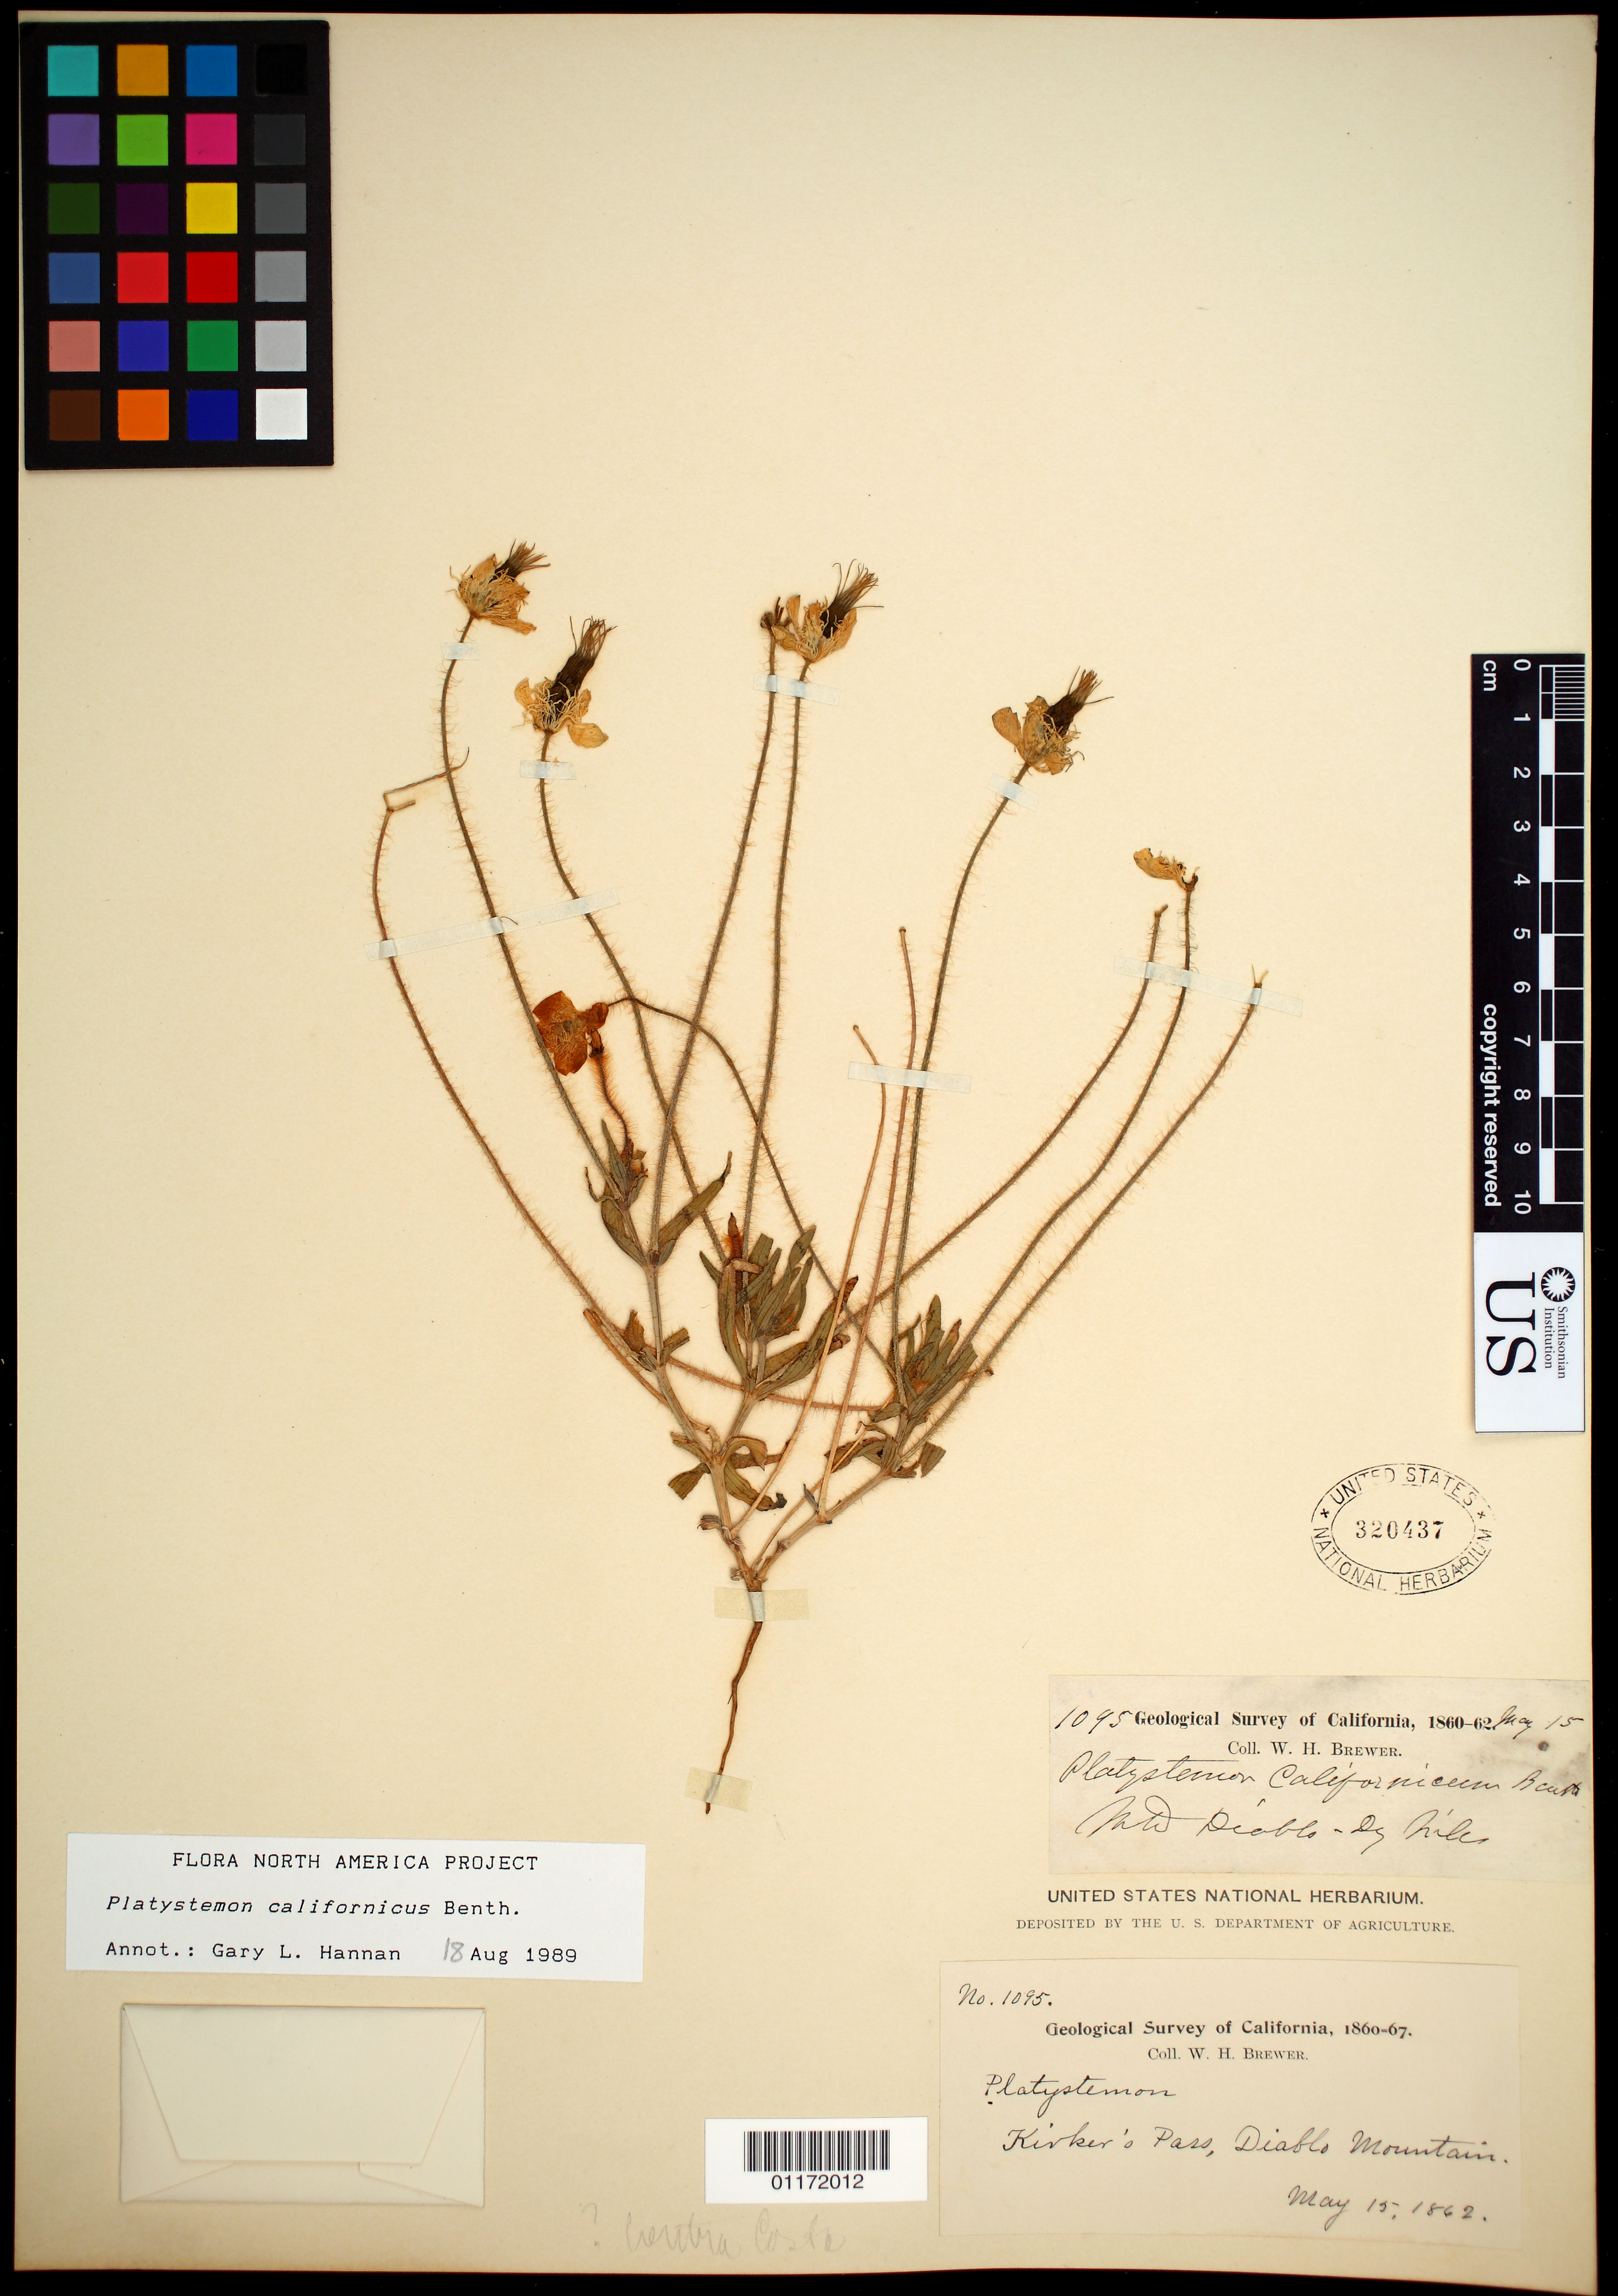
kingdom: Plantae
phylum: Tracheophyta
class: Magnoliopsida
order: Ranunculales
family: Papaveraceae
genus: Platystemon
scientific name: Platystemon californicus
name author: Benth.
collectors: W. H. Brewer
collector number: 1095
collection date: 1862-05-15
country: United States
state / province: California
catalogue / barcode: US 320437